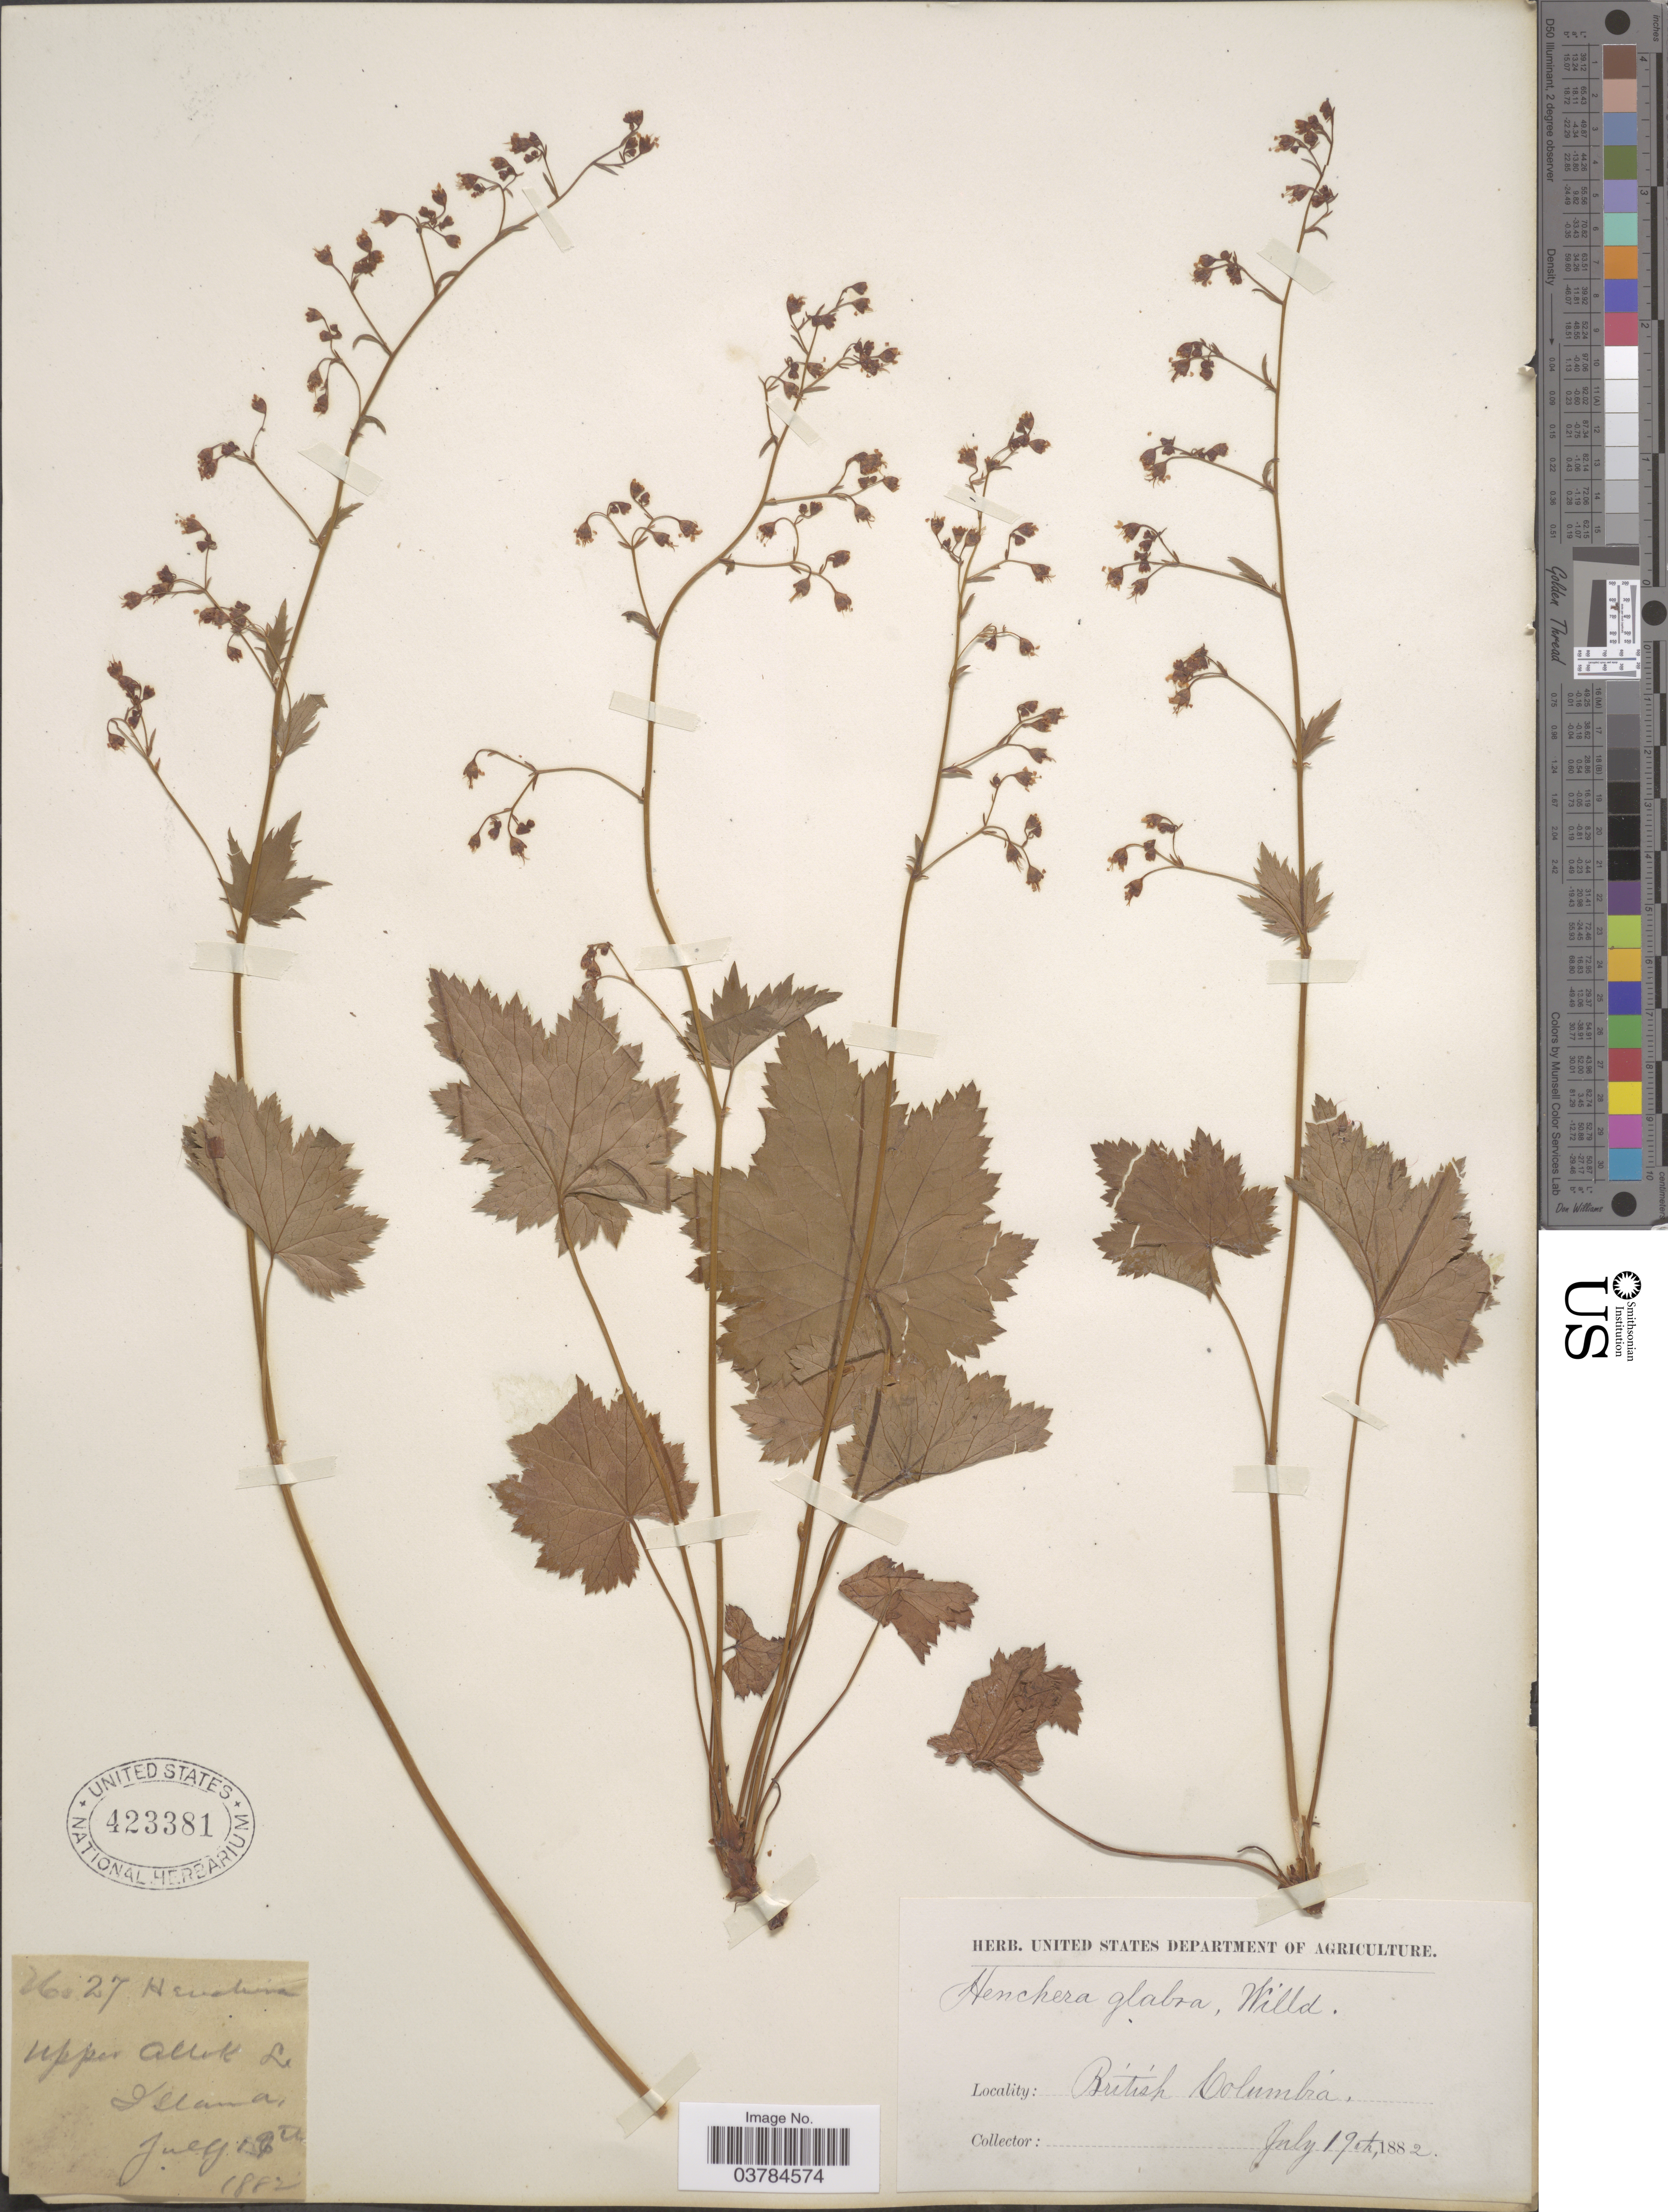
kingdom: Plantae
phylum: Tracheophyta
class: Magnoliopsida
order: Saxifragales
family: Saxifragaceae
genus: Heuchera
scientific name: Heuchera glabra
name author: Willd. ex Roem. & Schult.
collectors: -. Henderson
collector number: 27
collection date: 1882-07-19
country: Canada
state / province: British Columbia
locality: Upper Auk. Island. British Columbia.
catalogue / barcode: US 423381